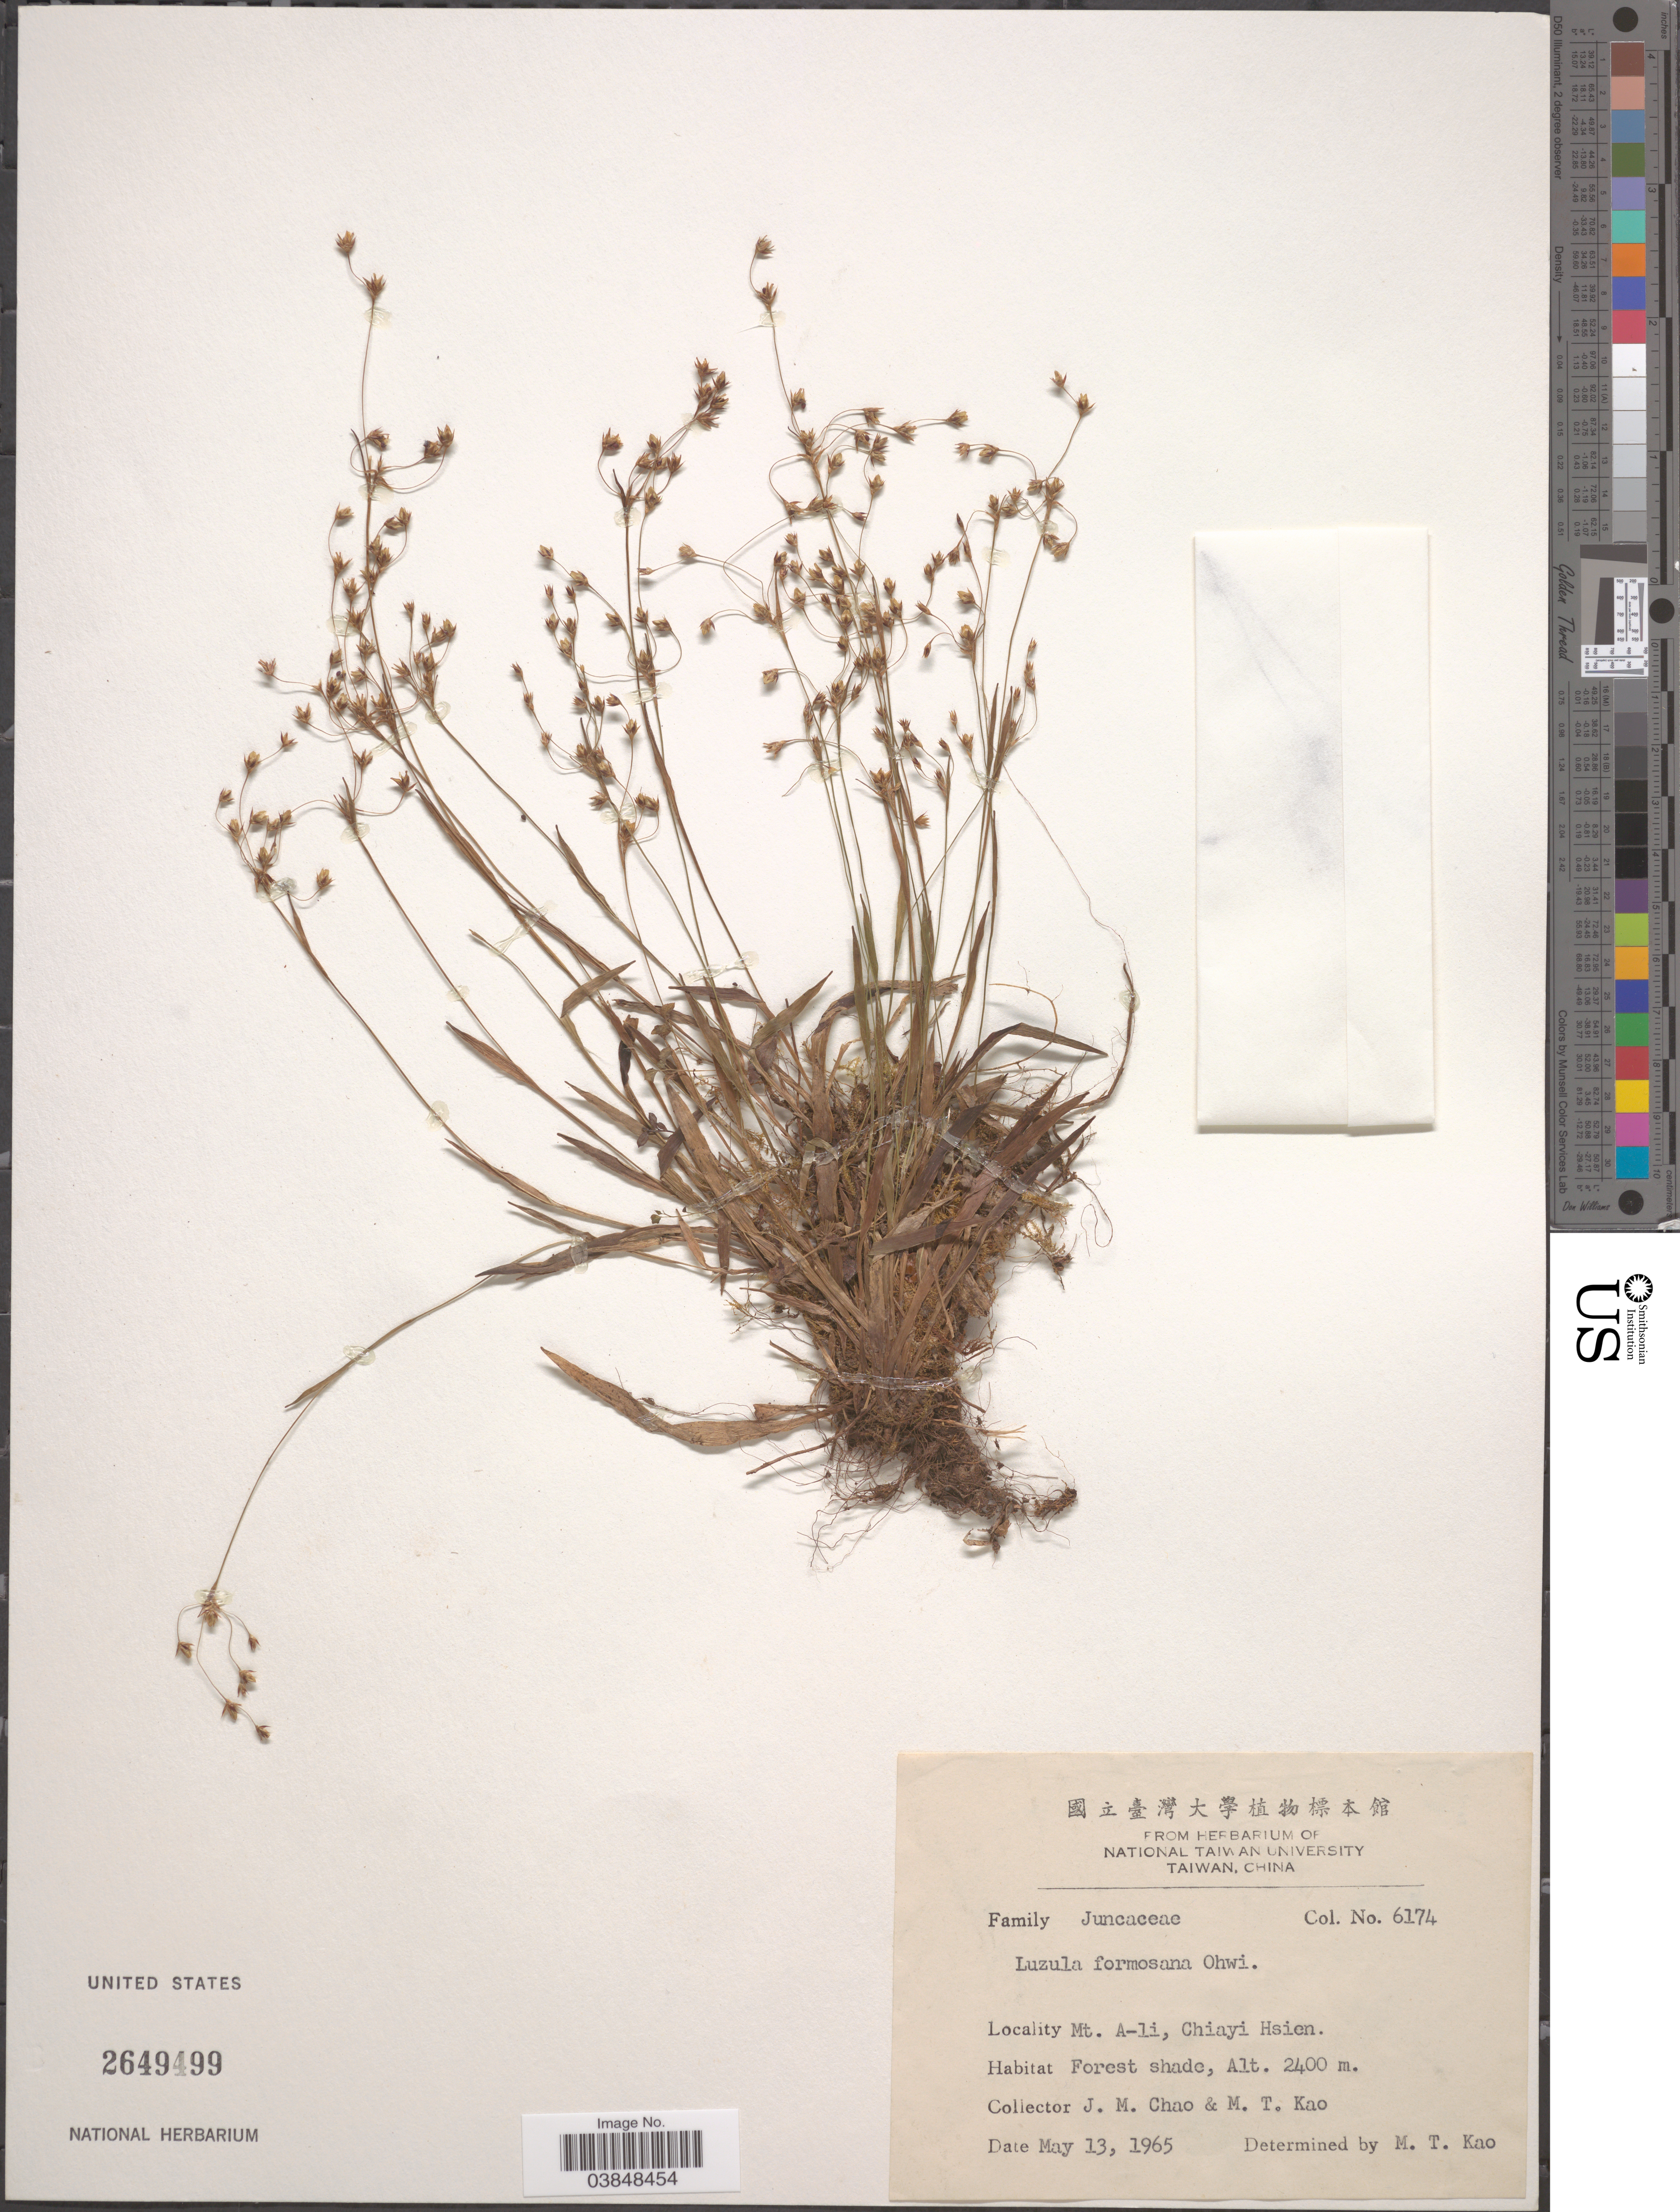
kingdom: Plantae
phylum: Tracheophyta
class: Liliopsida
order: Poales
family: Juncaceae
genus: Luzula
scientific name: Luzula formosana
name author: Ohwi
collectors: J. Chao & M. T. Kao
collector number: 6174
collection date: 1965-05-13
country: Taiwan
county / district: Chiayi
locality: Mt. A-li, Chiayi Hsien.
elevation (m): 2400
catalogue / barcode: US 2649499